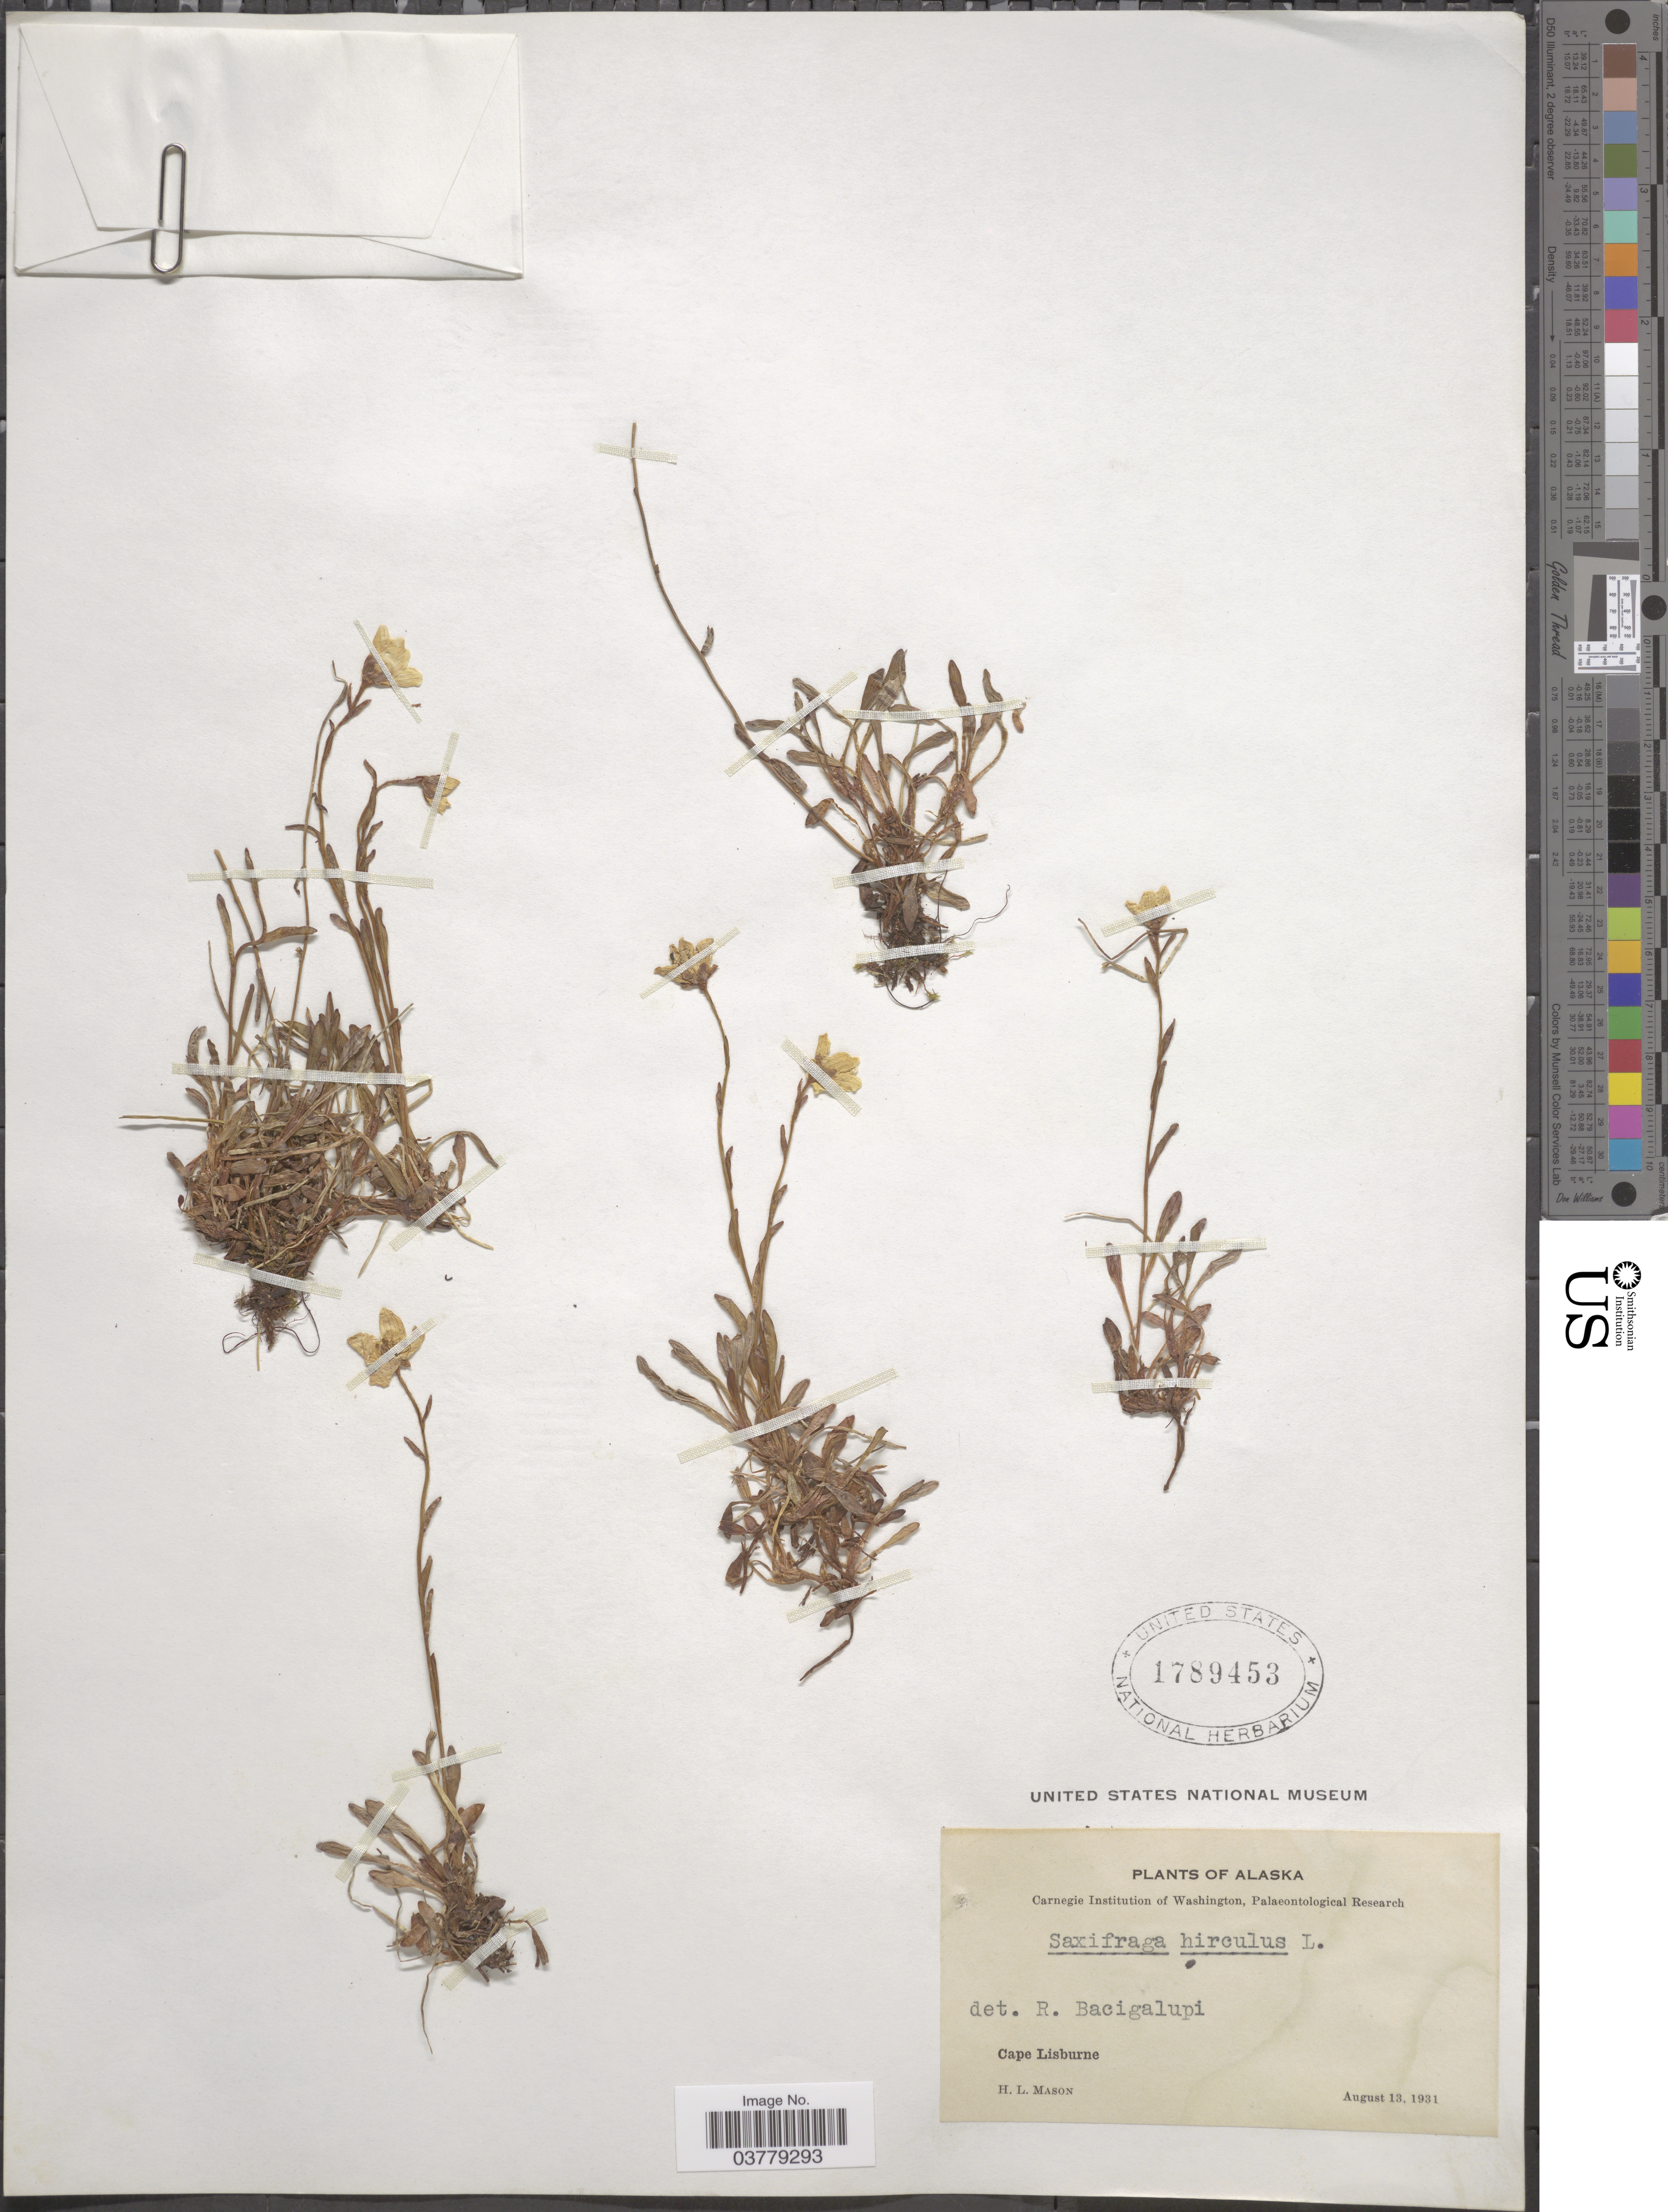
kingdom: Plantae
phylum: Tracheophyta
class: Magnoliopsida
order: Saxifragales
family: Saxifragaceae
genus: Saxifraga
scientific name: Saxifraga hirculus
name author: L.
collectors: H. L. Mason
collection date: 1931-08-13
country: United States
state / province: Alaska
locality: Cape Lisburne.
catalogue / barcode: US 1789453